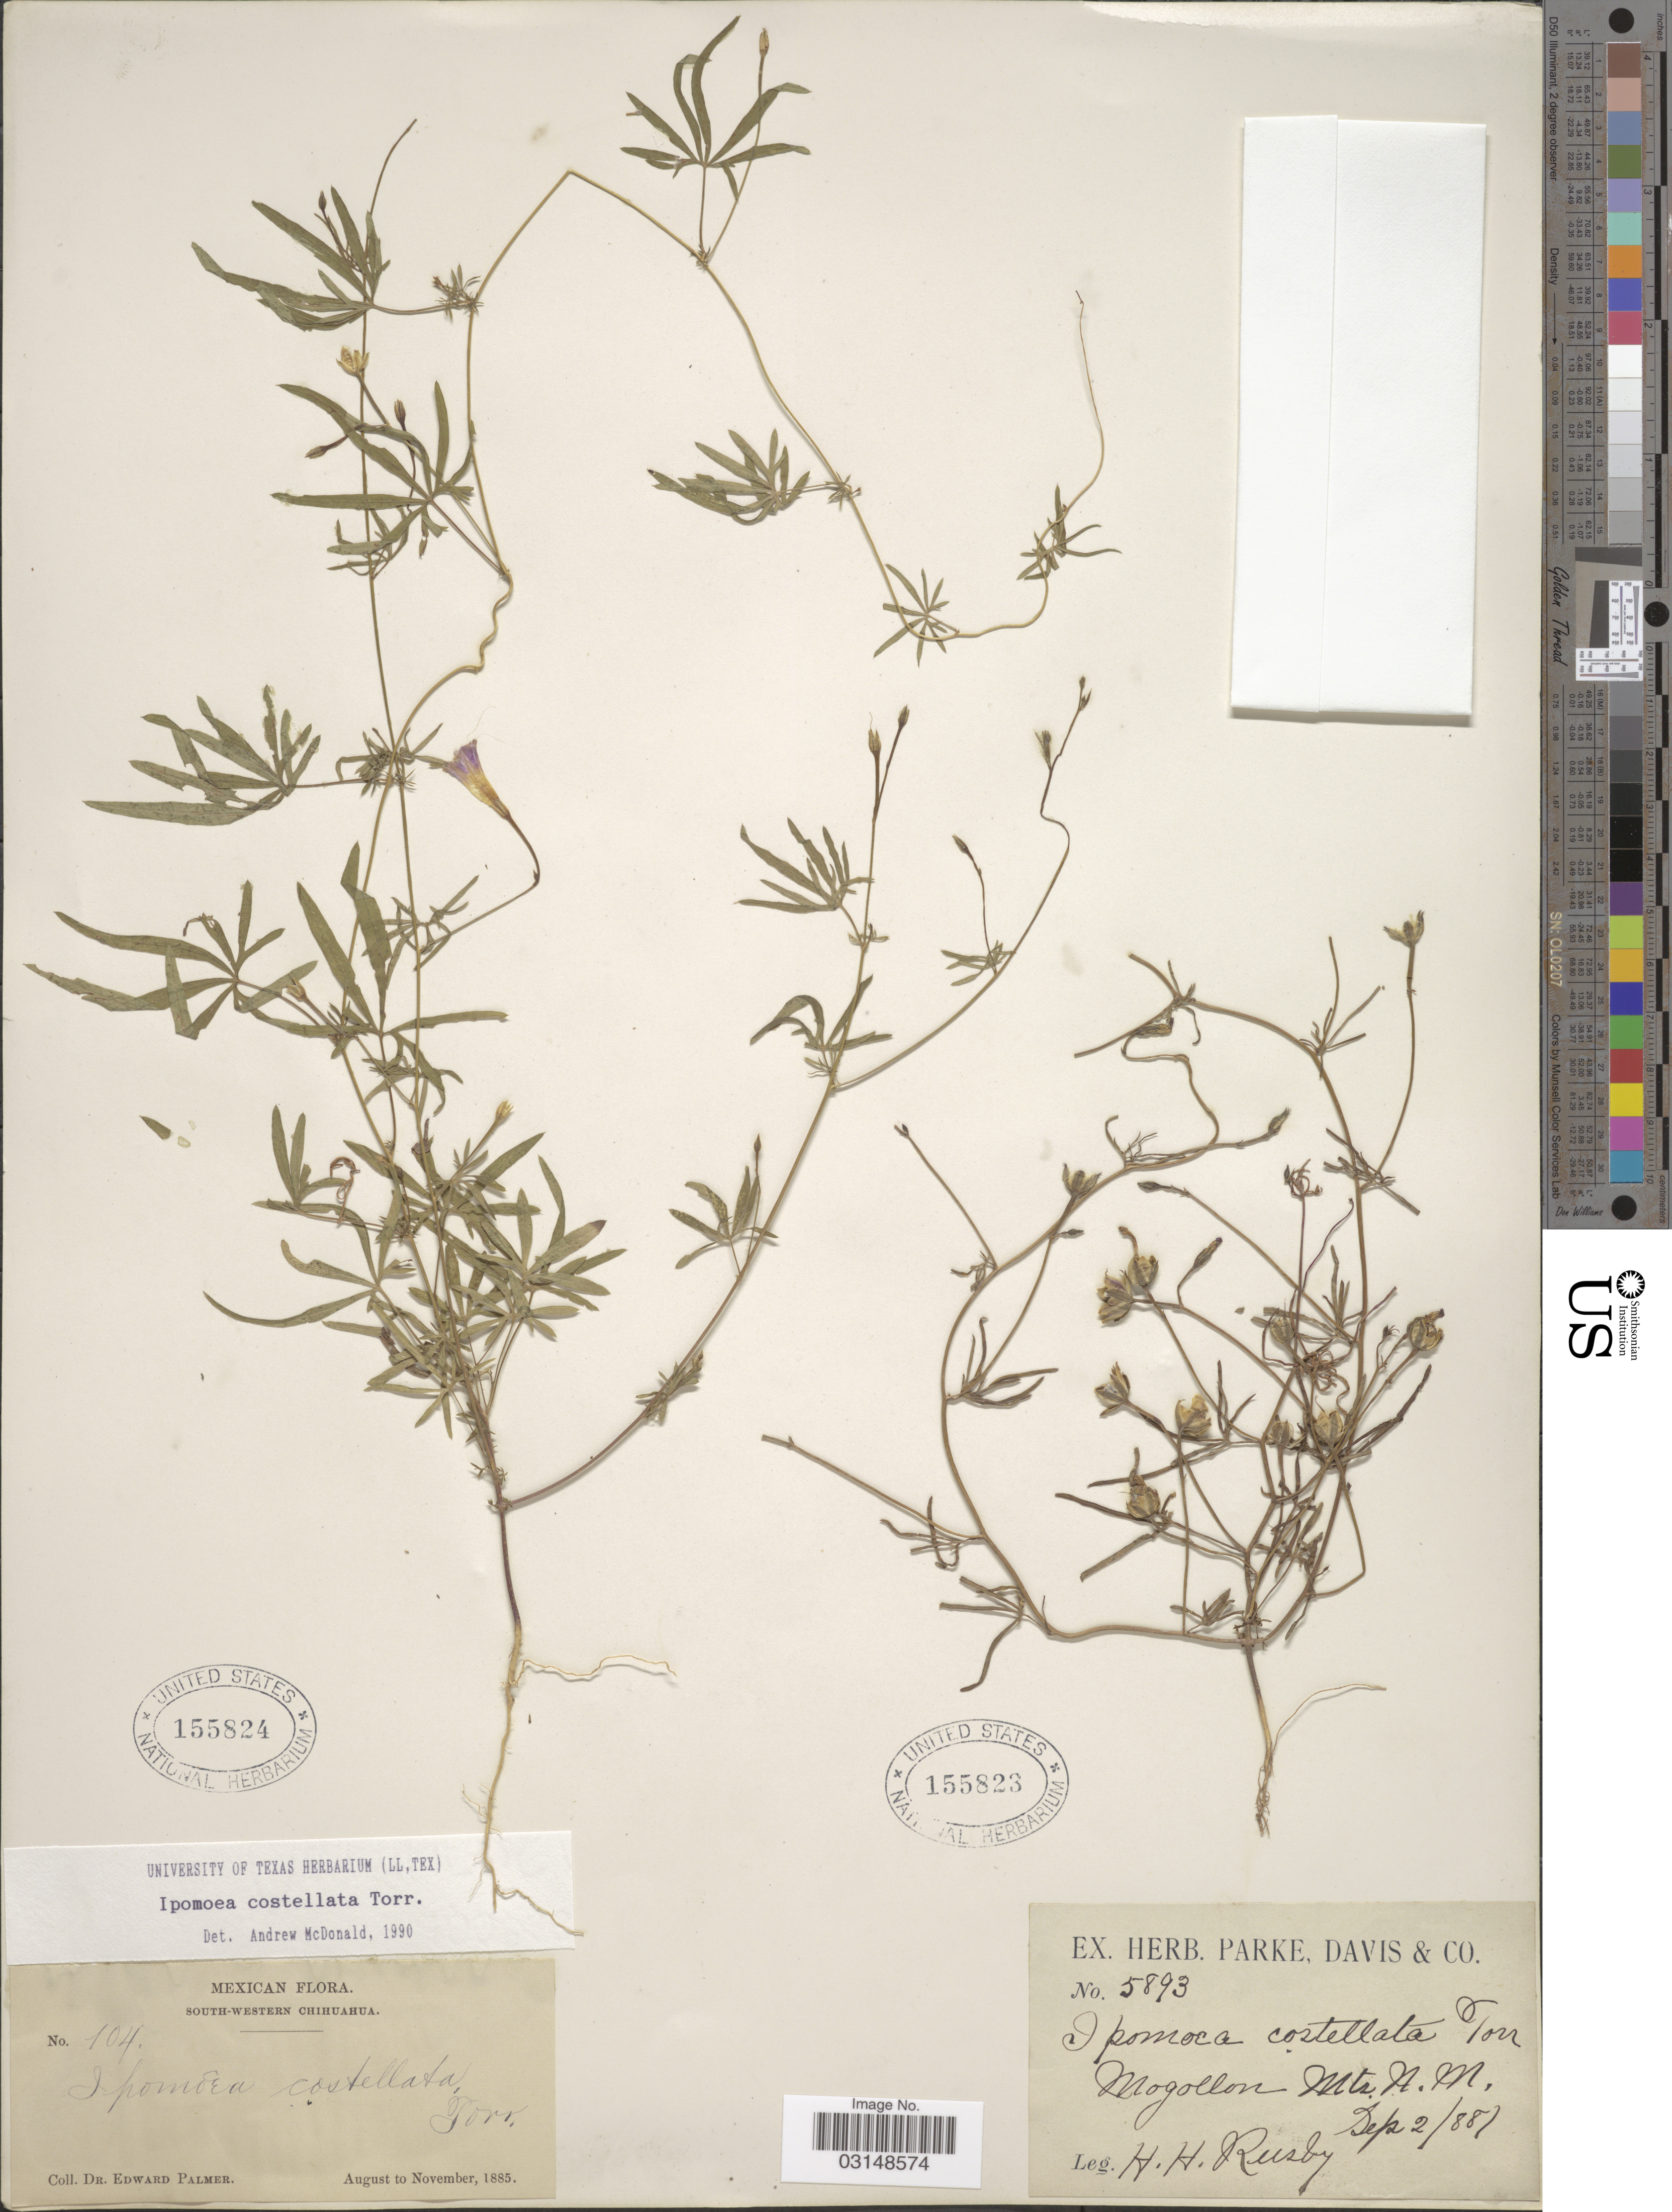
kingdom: Plantae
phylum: Tracheophyta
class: Magnoliopsida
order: Solanales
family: Convolvulaceae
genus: Ipomoea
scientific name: Ipomoea costellata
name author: Torr.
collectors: E. Palmer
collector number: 104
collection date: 1885-08/1885-11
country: Mexico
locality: South-western Chihuahua.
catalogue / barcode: US 155824